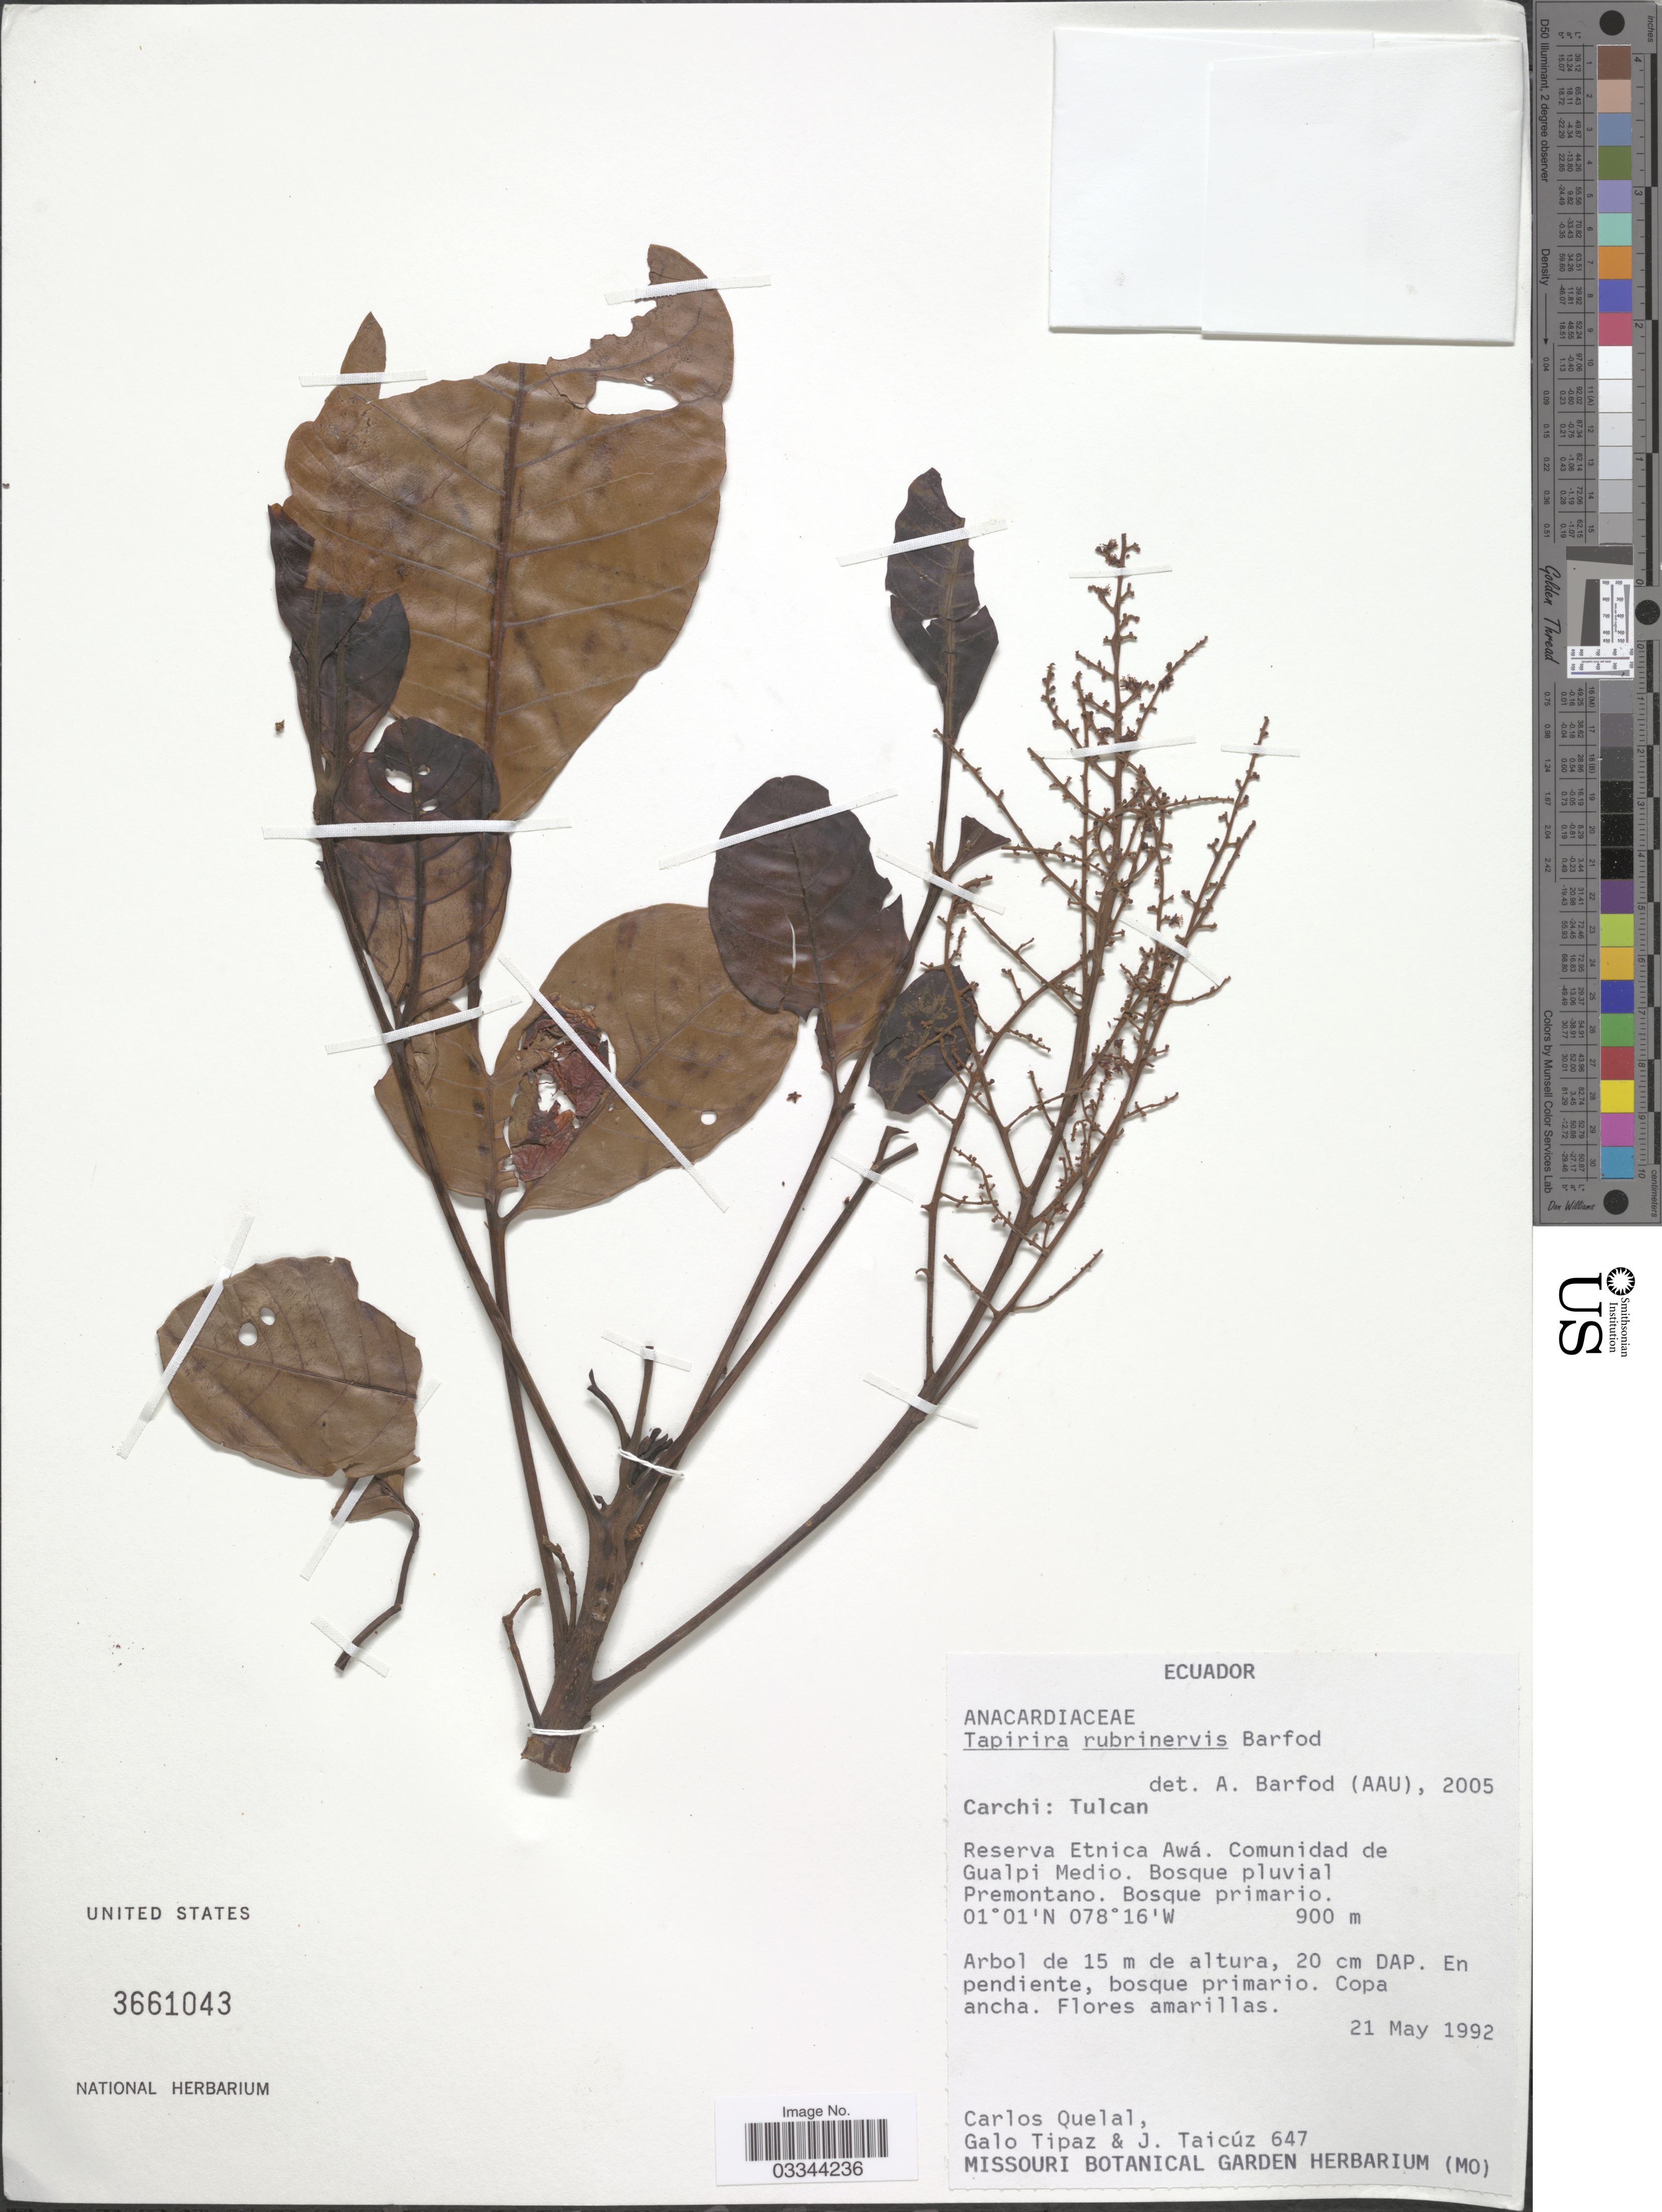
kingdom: Plantae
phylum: Tracheophyta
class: Magnoliopsida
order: Sapindales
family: Anacardiaceae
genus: Tapirira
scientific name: Tapirira rubrinervis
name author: Barfod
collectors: C. Quelal, G. Tipaz & J. Taicuz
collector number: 647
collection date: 1992-05-21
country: Ecuador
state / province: Carchi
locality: Tulcan. Reserva Etnica Awá. Comunidad de Gualpi Medio.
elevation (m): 900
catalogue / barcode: US 3661043